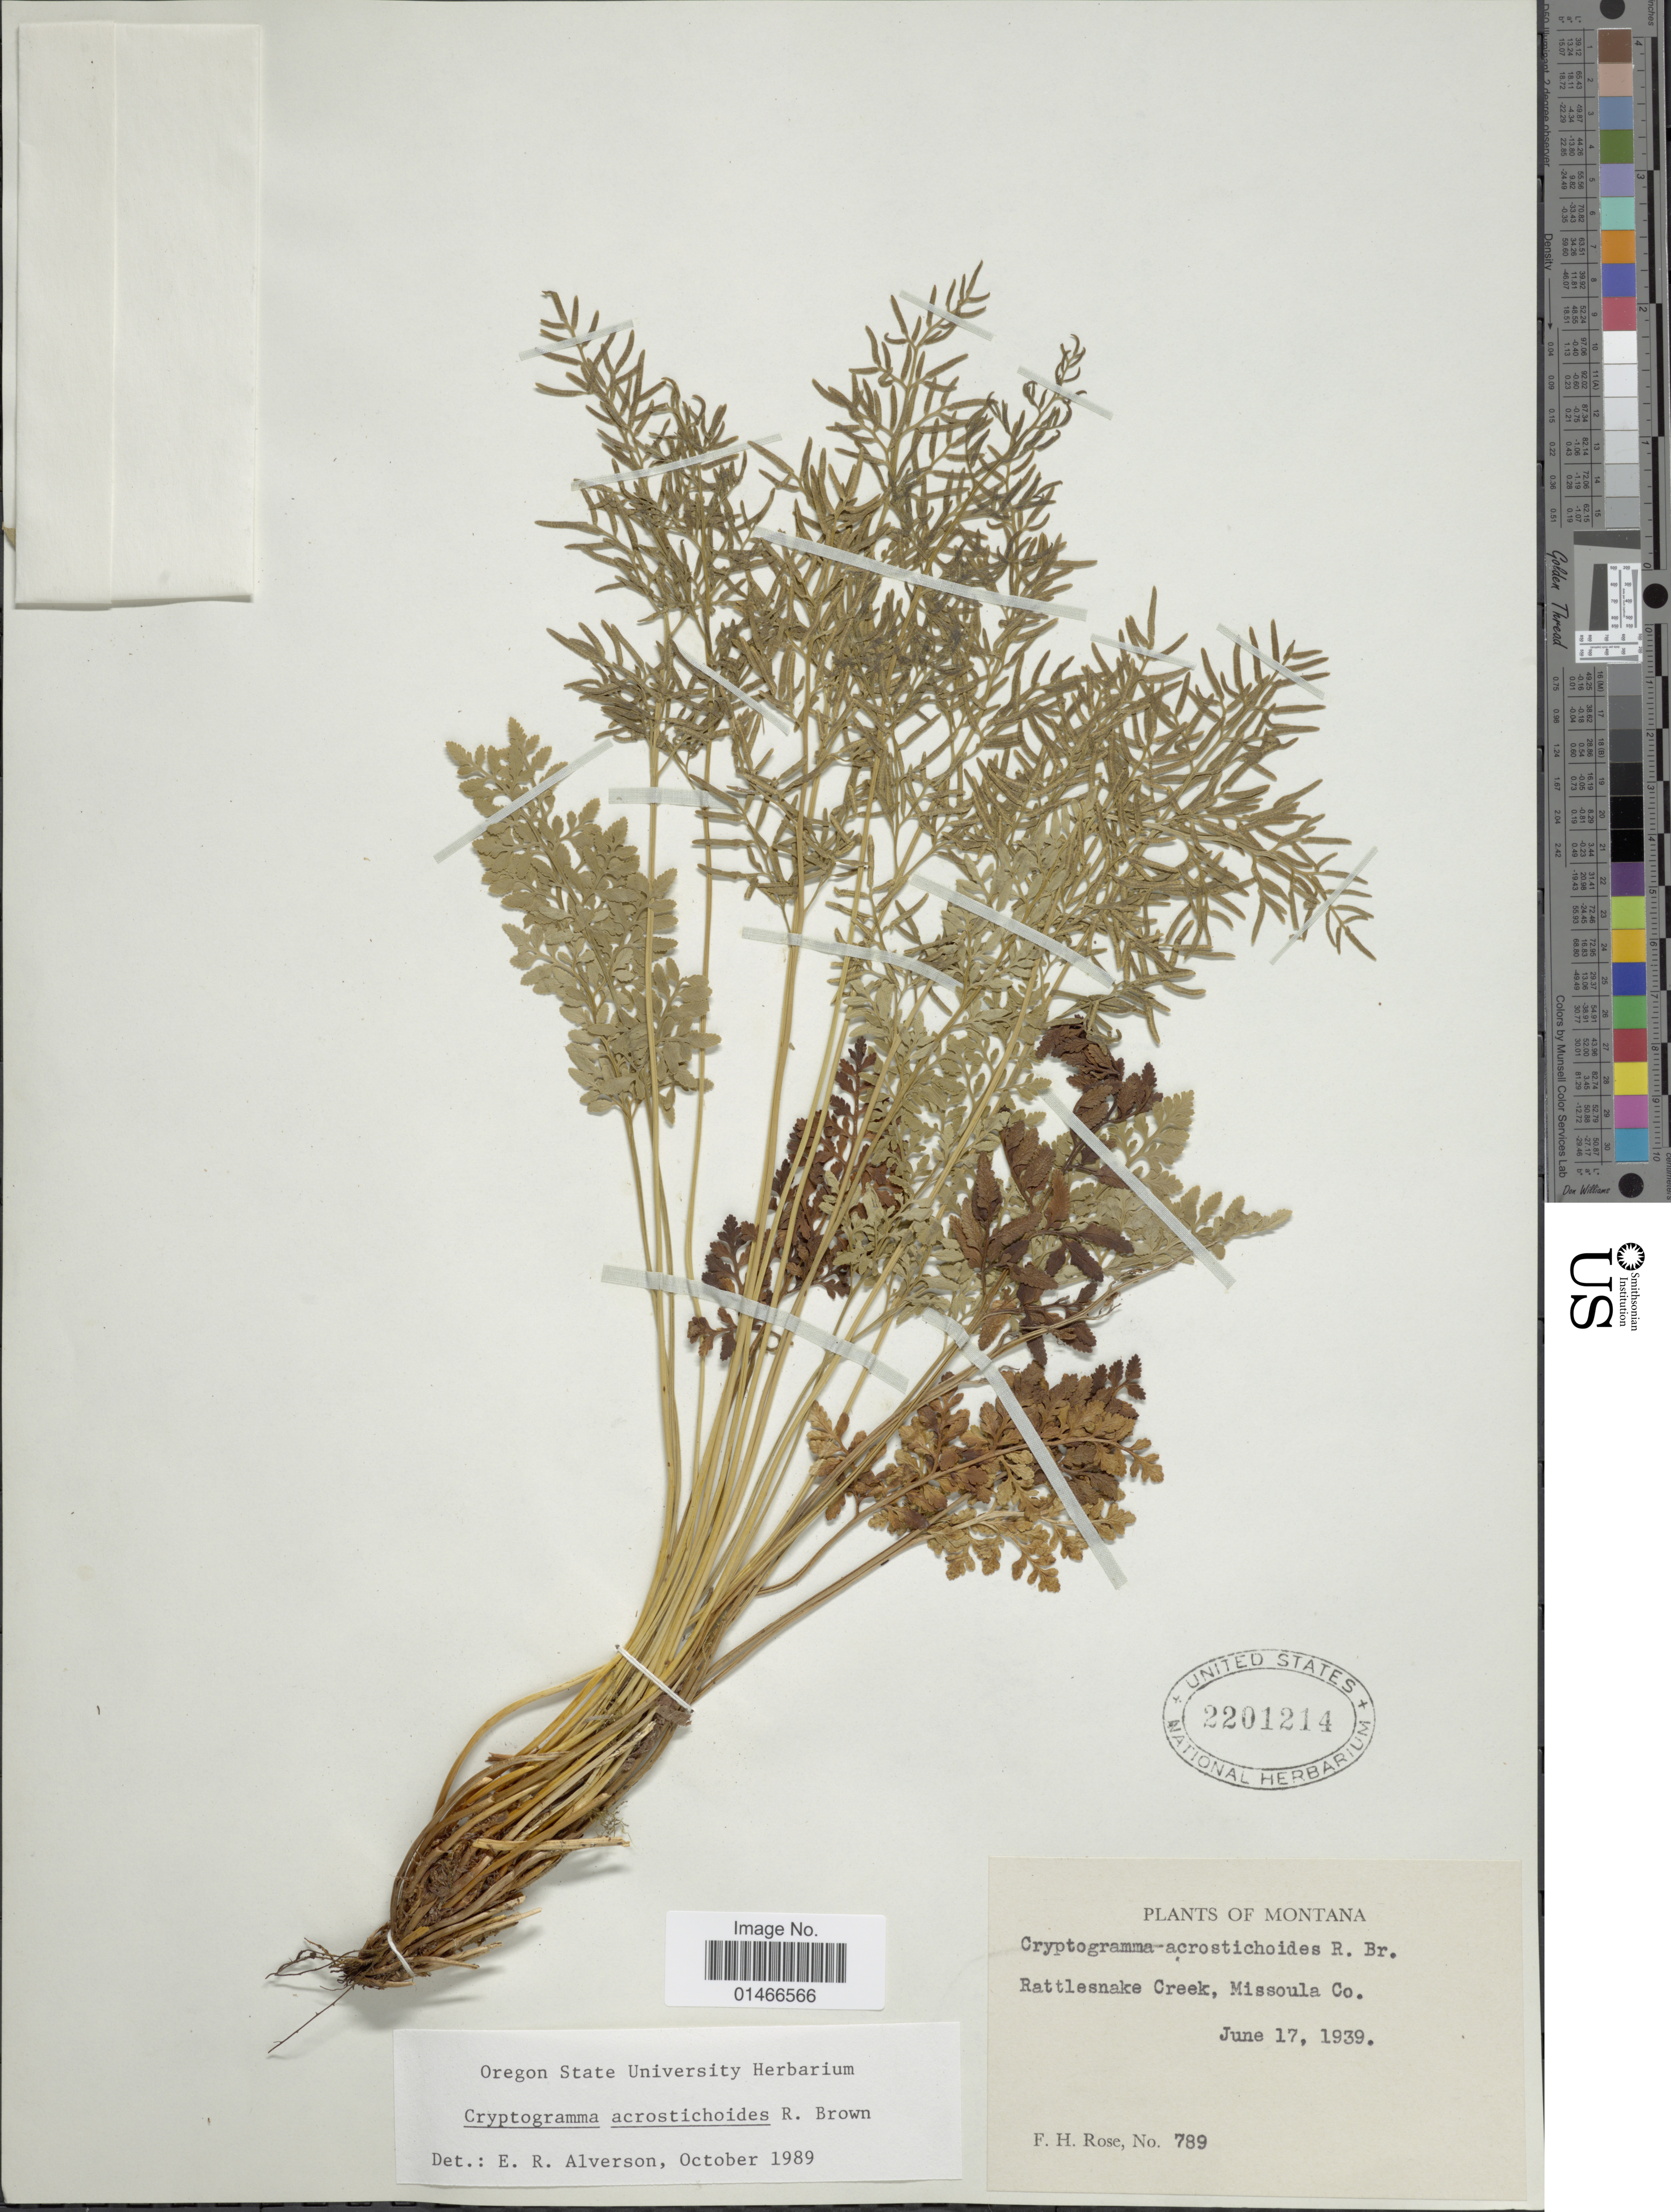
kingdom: Plantae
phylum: Tracheophyta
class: Polypodiopsida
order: Polypodiales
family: Pteridaceae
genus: Cryptogramma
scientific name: Cryptogramma acrostichoides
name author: R. Br.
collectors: F. H. Rose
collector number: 789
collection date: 1939-06-17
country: United States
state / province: Montana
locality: Rattlesnake Creek, Missoula Co.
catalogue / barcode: US 2201214